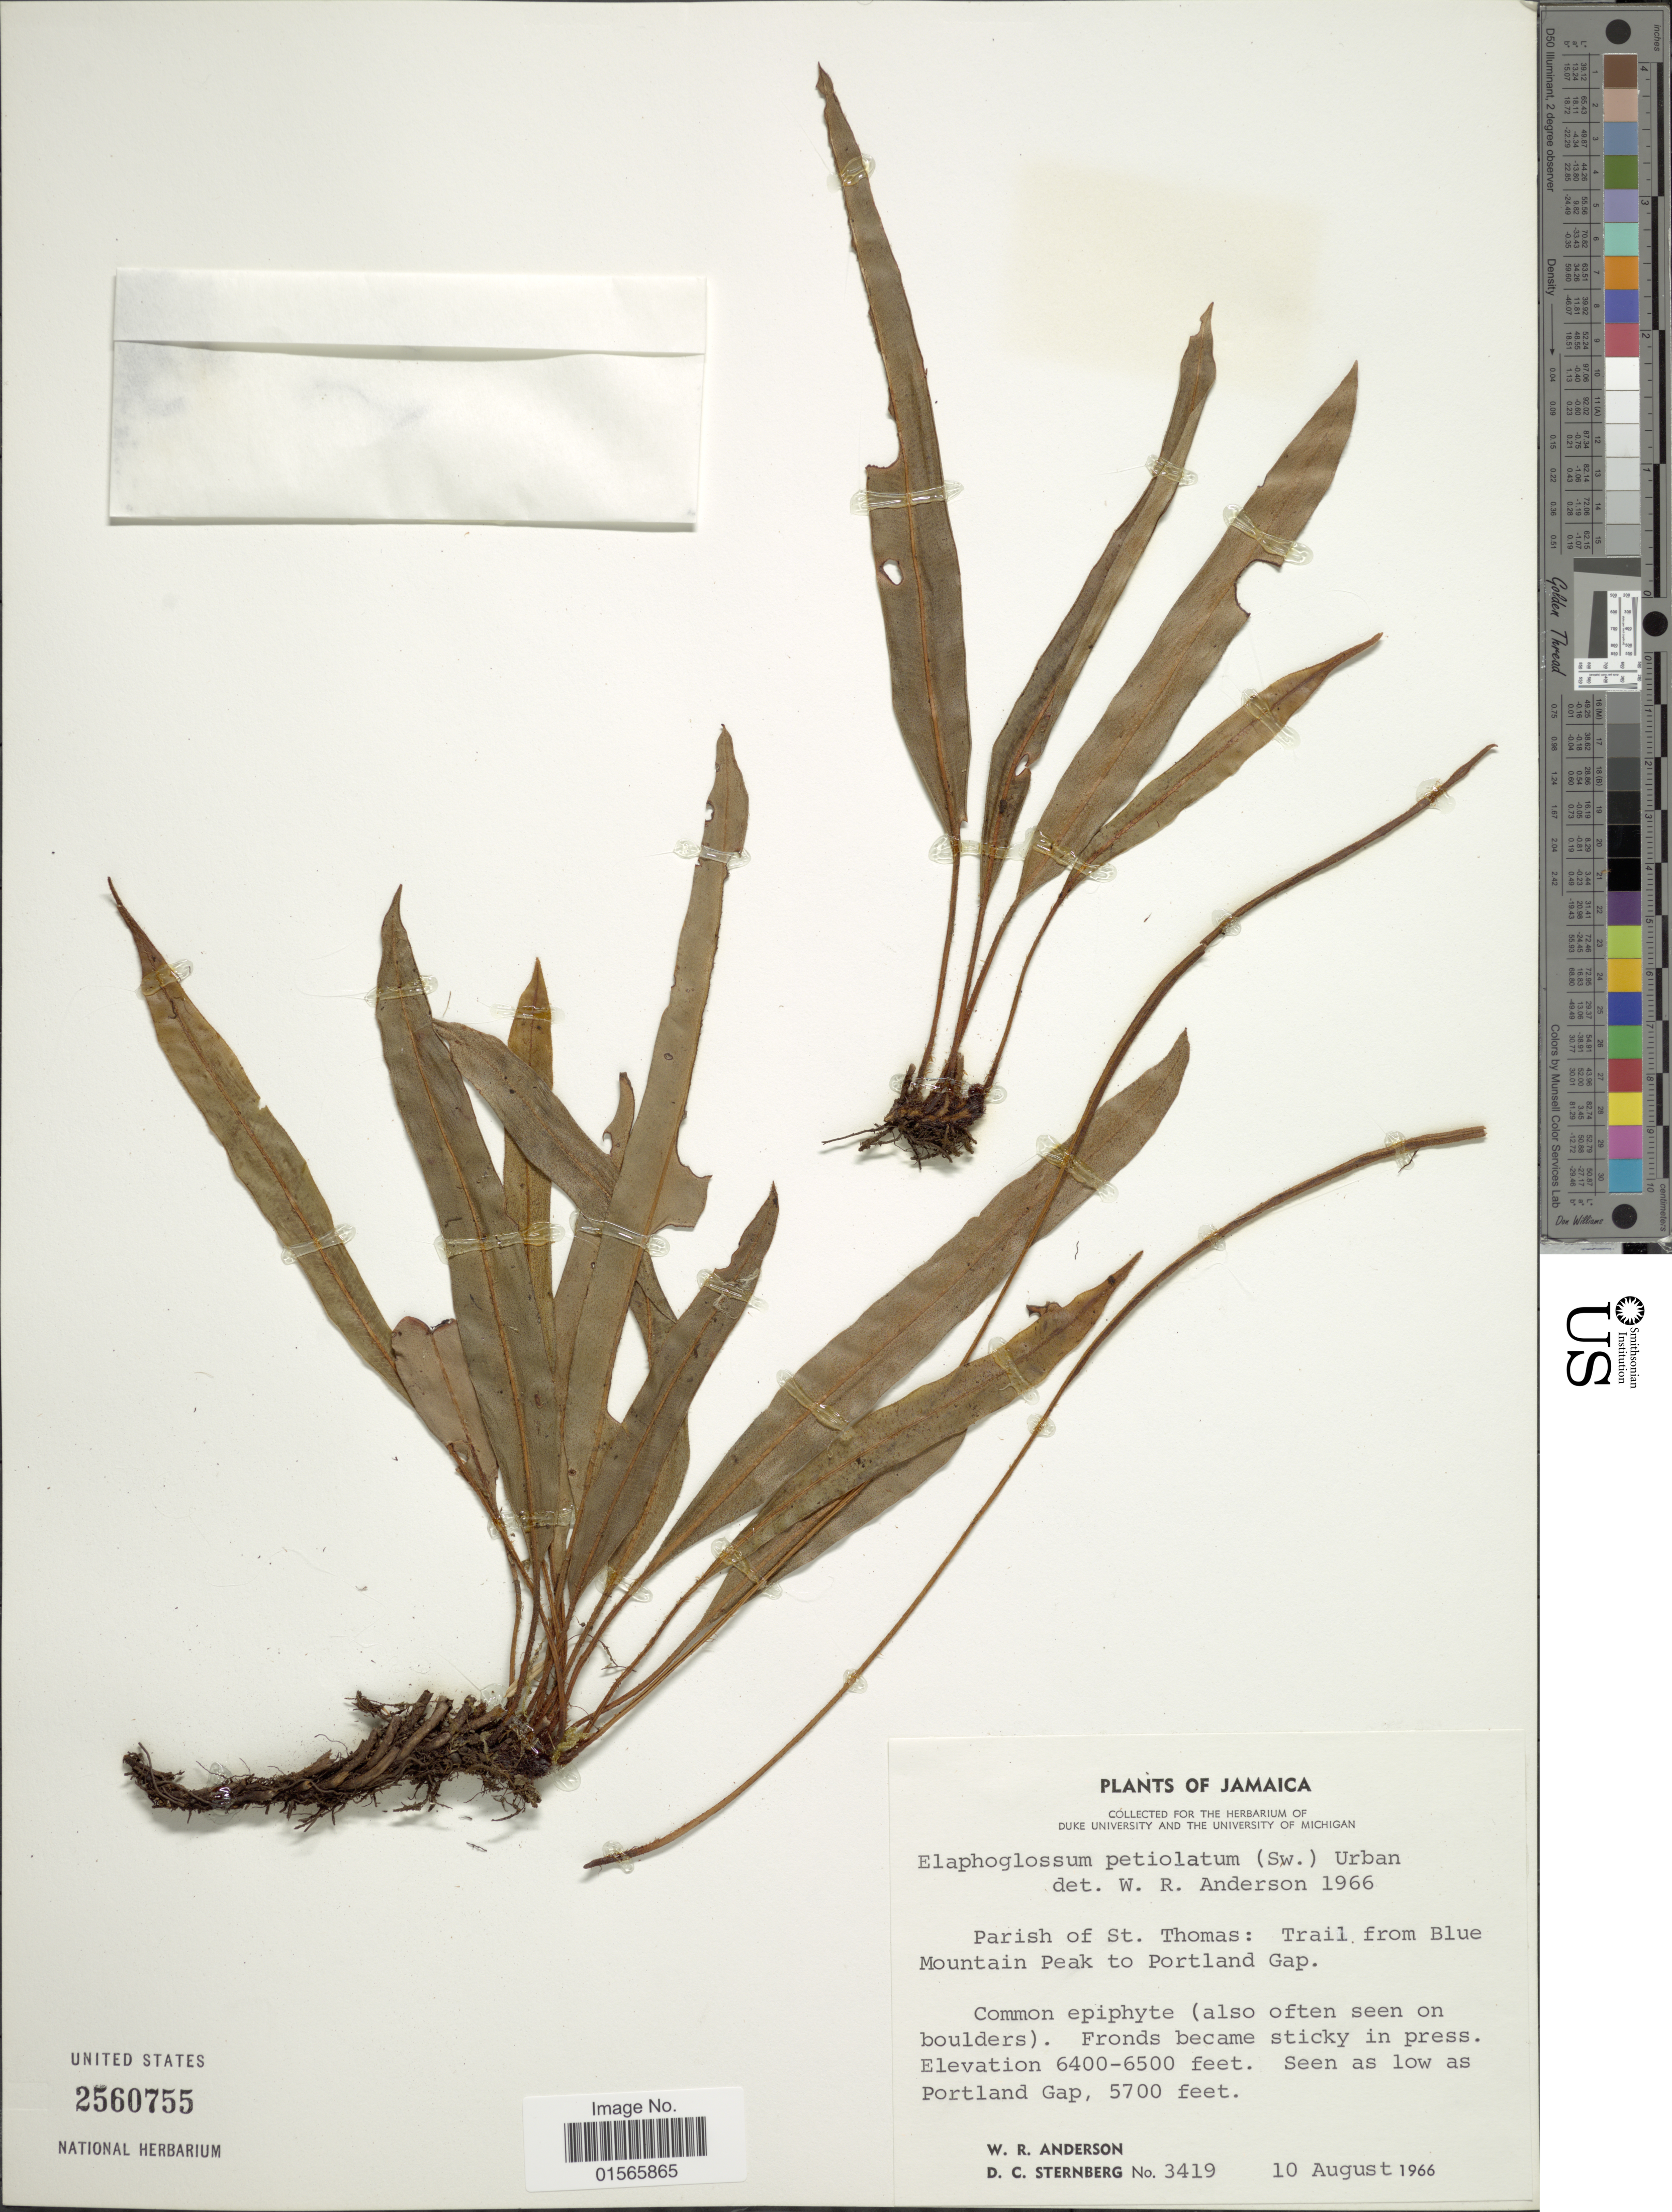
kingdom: Plantae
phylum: Tracheophyta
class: Polypodiopsida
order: Polypodiales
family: Dryopteridaceae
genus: Elaphoglossum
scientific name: Elaphoglossum peltatum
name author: (Sw.) Urb.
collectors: W. Anderson & D. Sternberg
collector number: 3419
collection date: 1966-08-10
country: Jamaica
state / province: Saint Thomas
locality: Parish of St. Thomas: Trail from Blue Mountain Peak to Portland Gap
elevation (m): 1951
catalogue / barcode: US 2560755